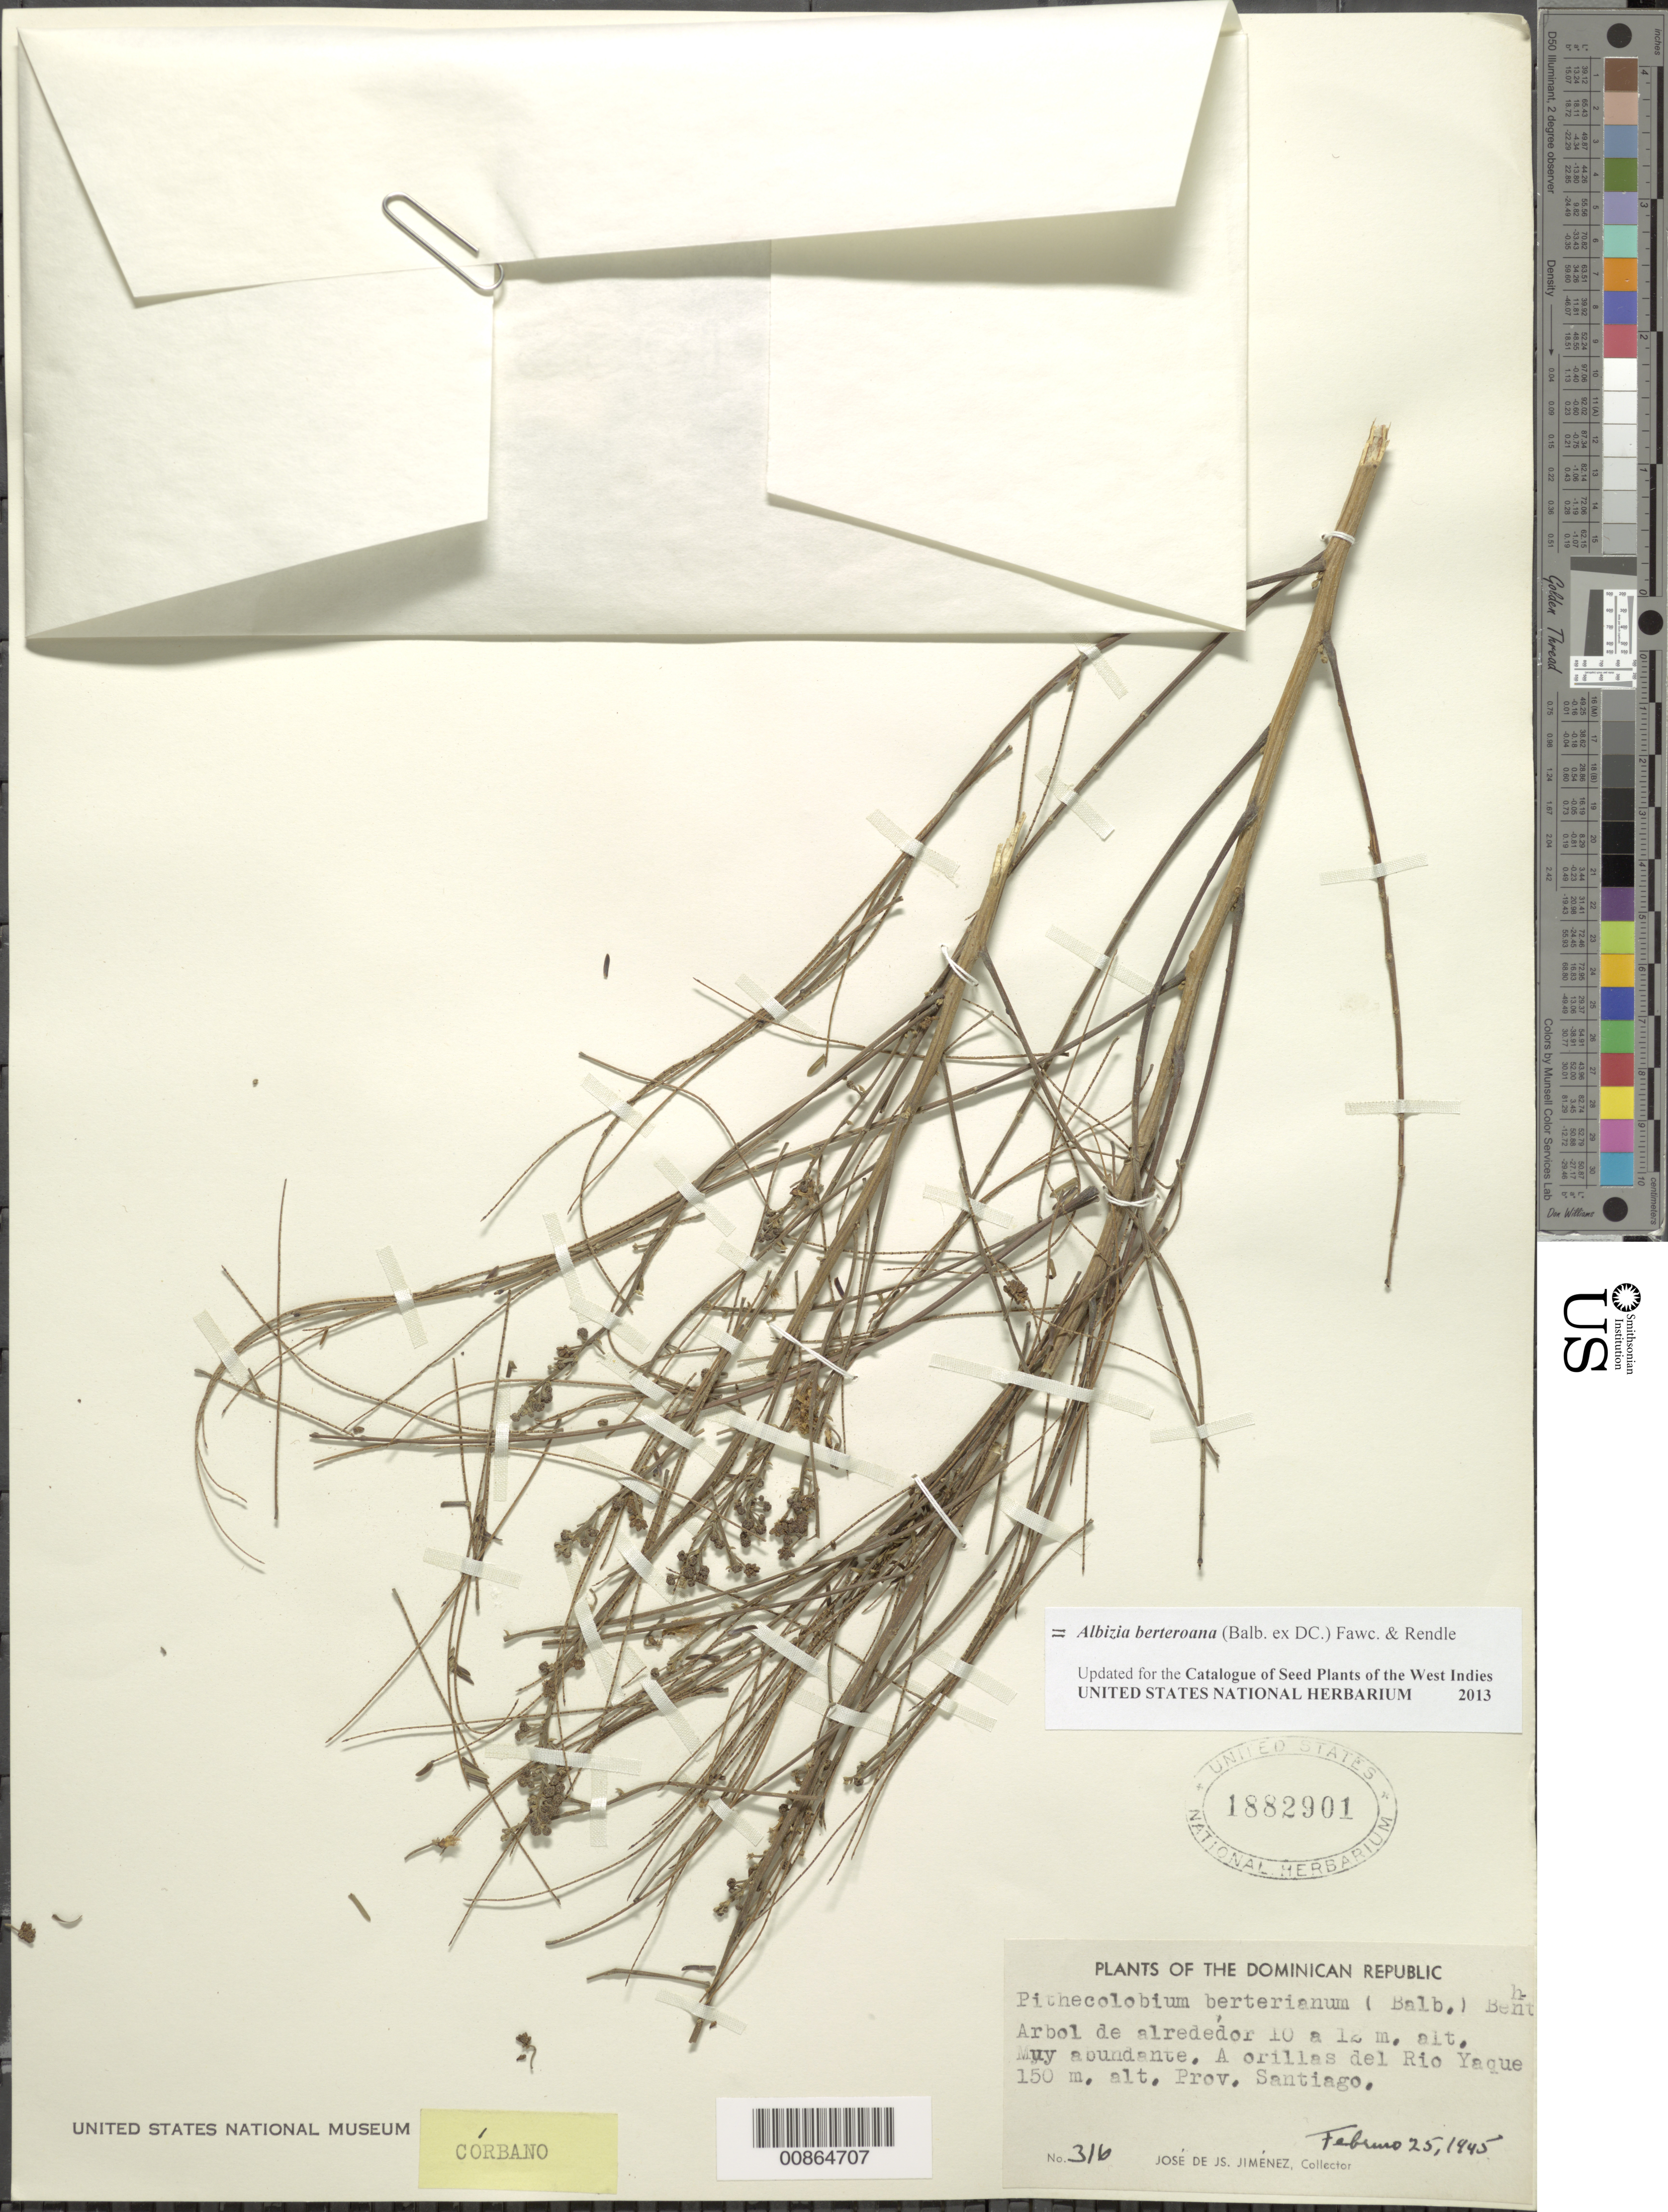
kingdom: Plantae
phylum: Tracheophyta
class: Magnoliopsida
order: Fabales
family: Fabaceae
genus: Pseudalbizzia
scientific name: Pseudalbizzia berteroana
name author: (Balb. ex DC.) Britton & Rose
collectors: J. J. Jiménez Almonte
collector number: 316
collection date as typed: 25 Feb 1945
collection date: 1945-02-25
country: Dominican Republic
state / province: Santiago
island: Hispaniola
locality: A orillas del Río Yaque.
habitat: A orillas del río.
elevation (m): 150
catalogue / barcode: US 1882901